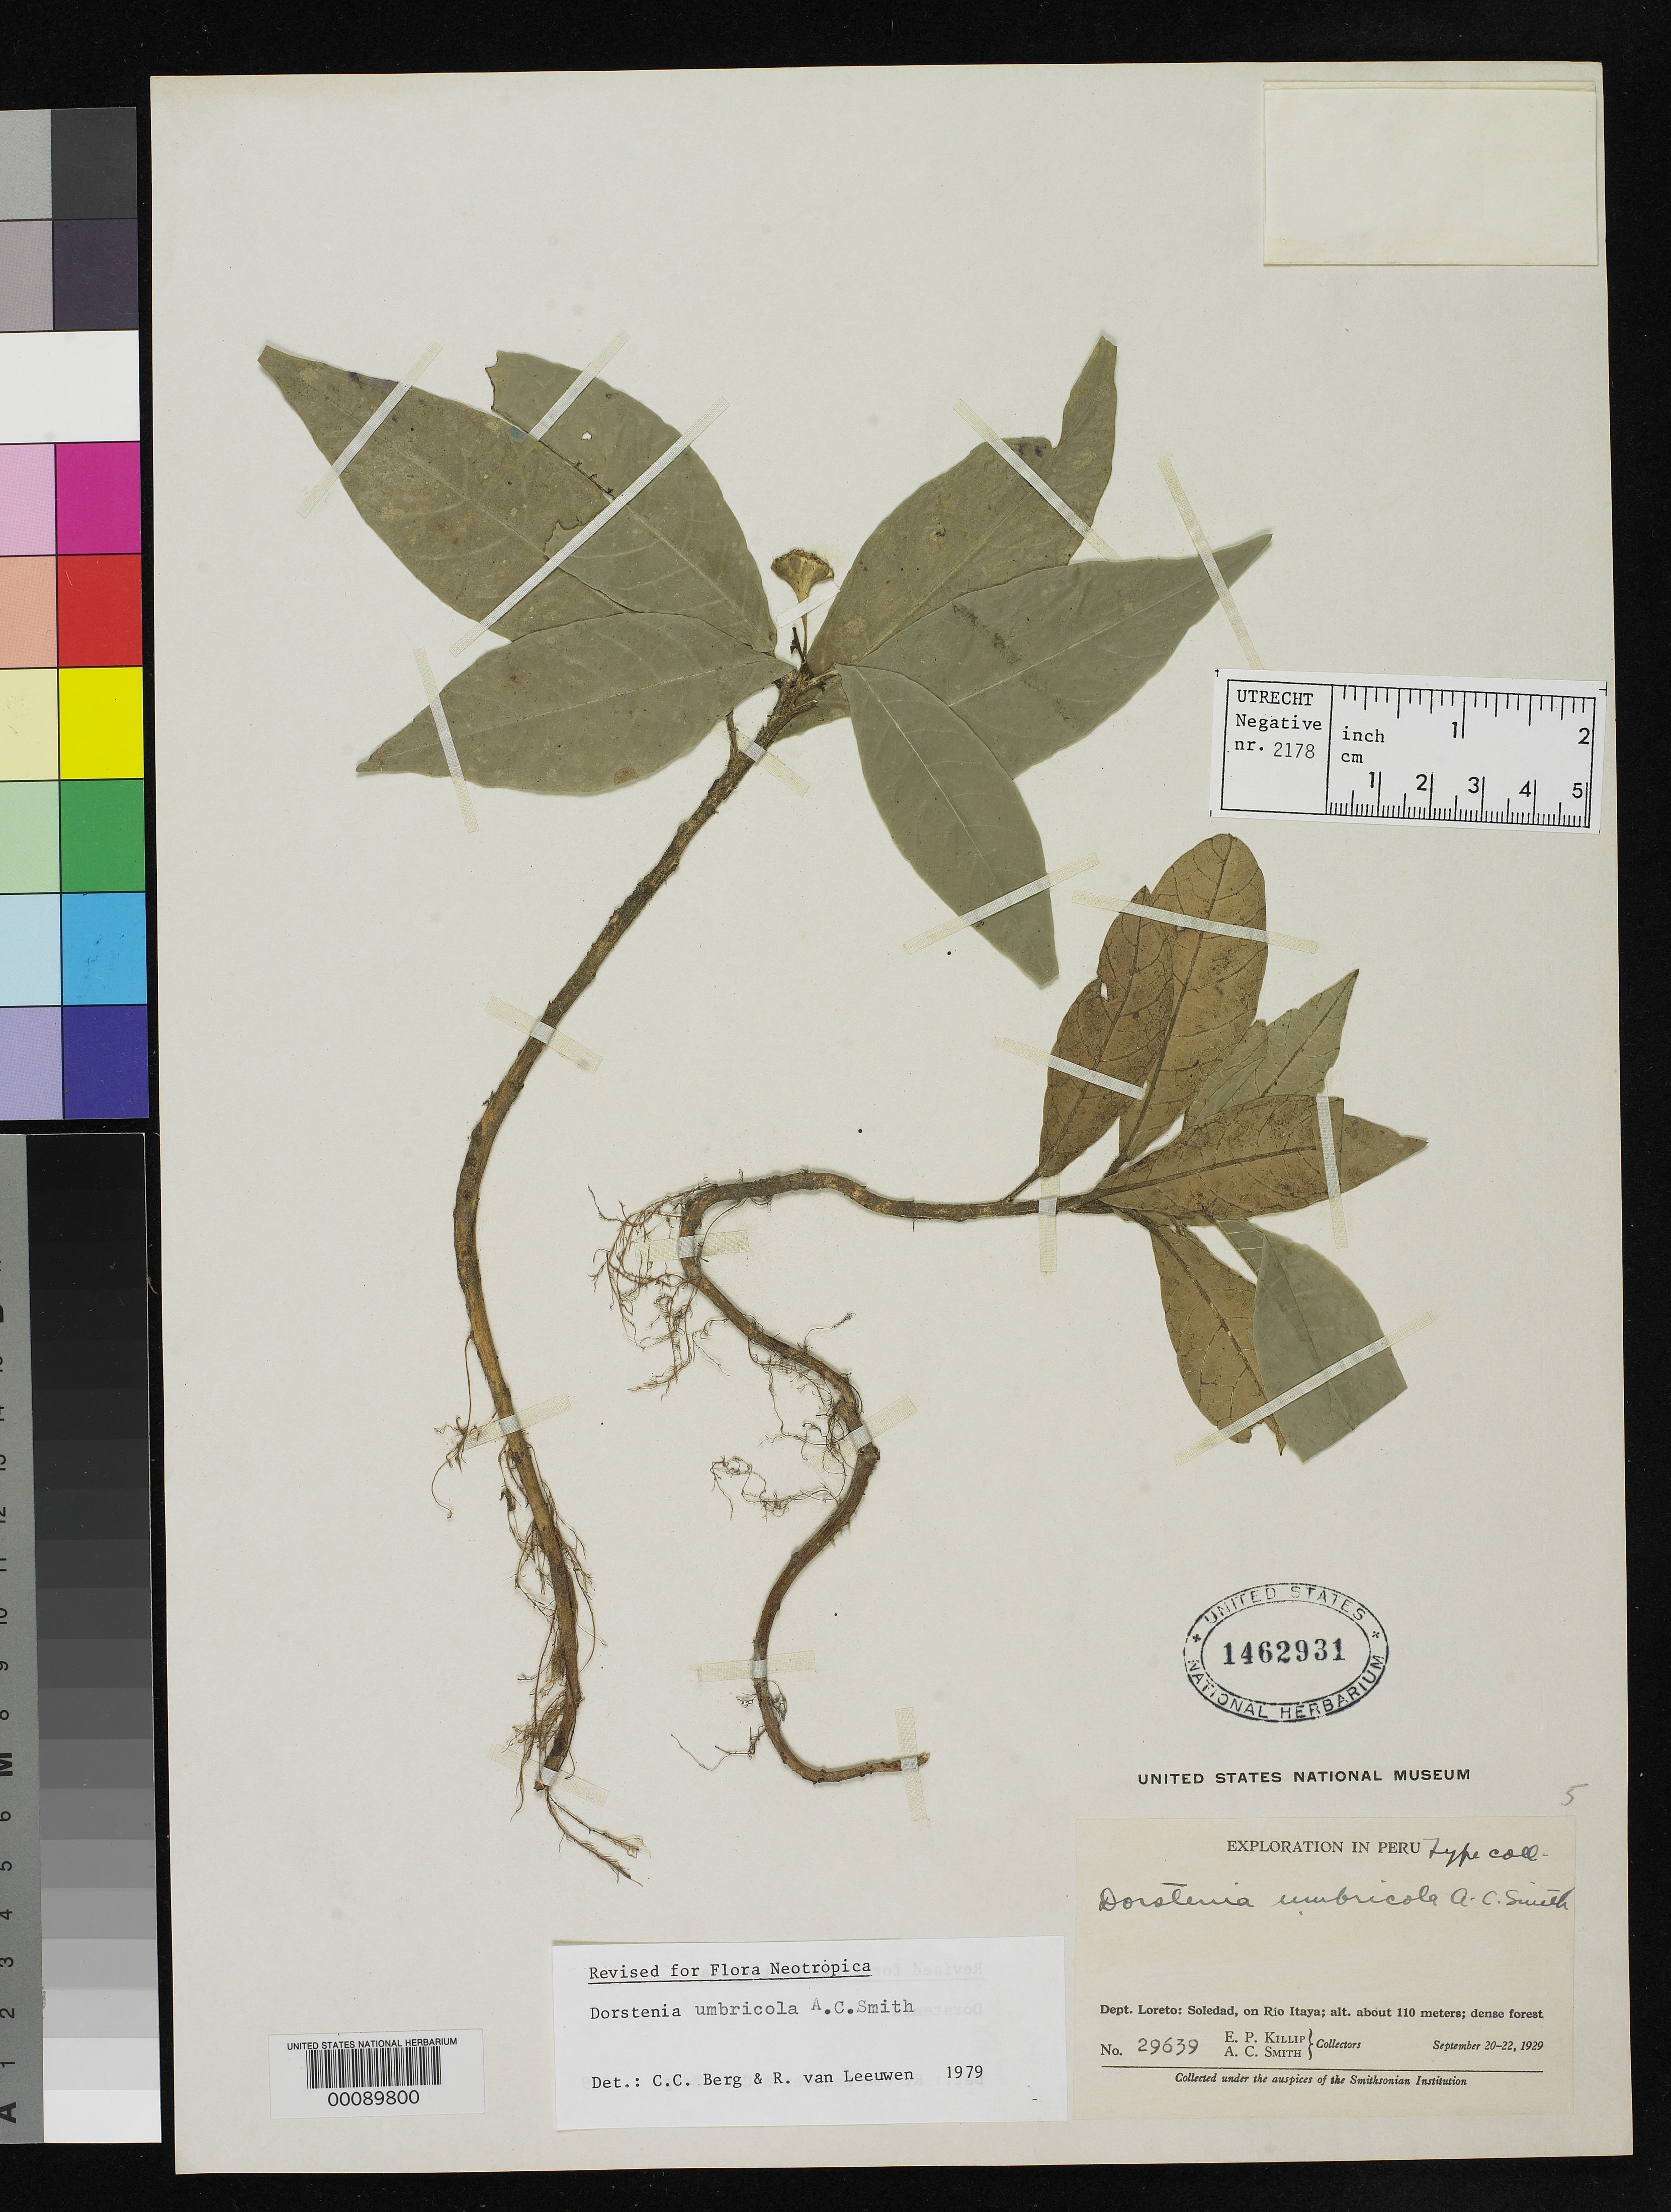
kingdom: Plantae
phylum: Tracheophyta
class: Magnoliopsida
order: Rosales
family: Moraceae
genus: Dorstenia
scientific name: Dorstenia umbricola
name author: A.C. Sm.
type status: Isotype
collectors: E. P. Killip & A. C. Smith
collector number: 29639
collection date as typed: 20 Sep 1929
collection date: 1929-09-20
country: Peru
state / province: Loreto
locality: Soledad, Rio Itaya.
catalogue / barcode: US 1462931